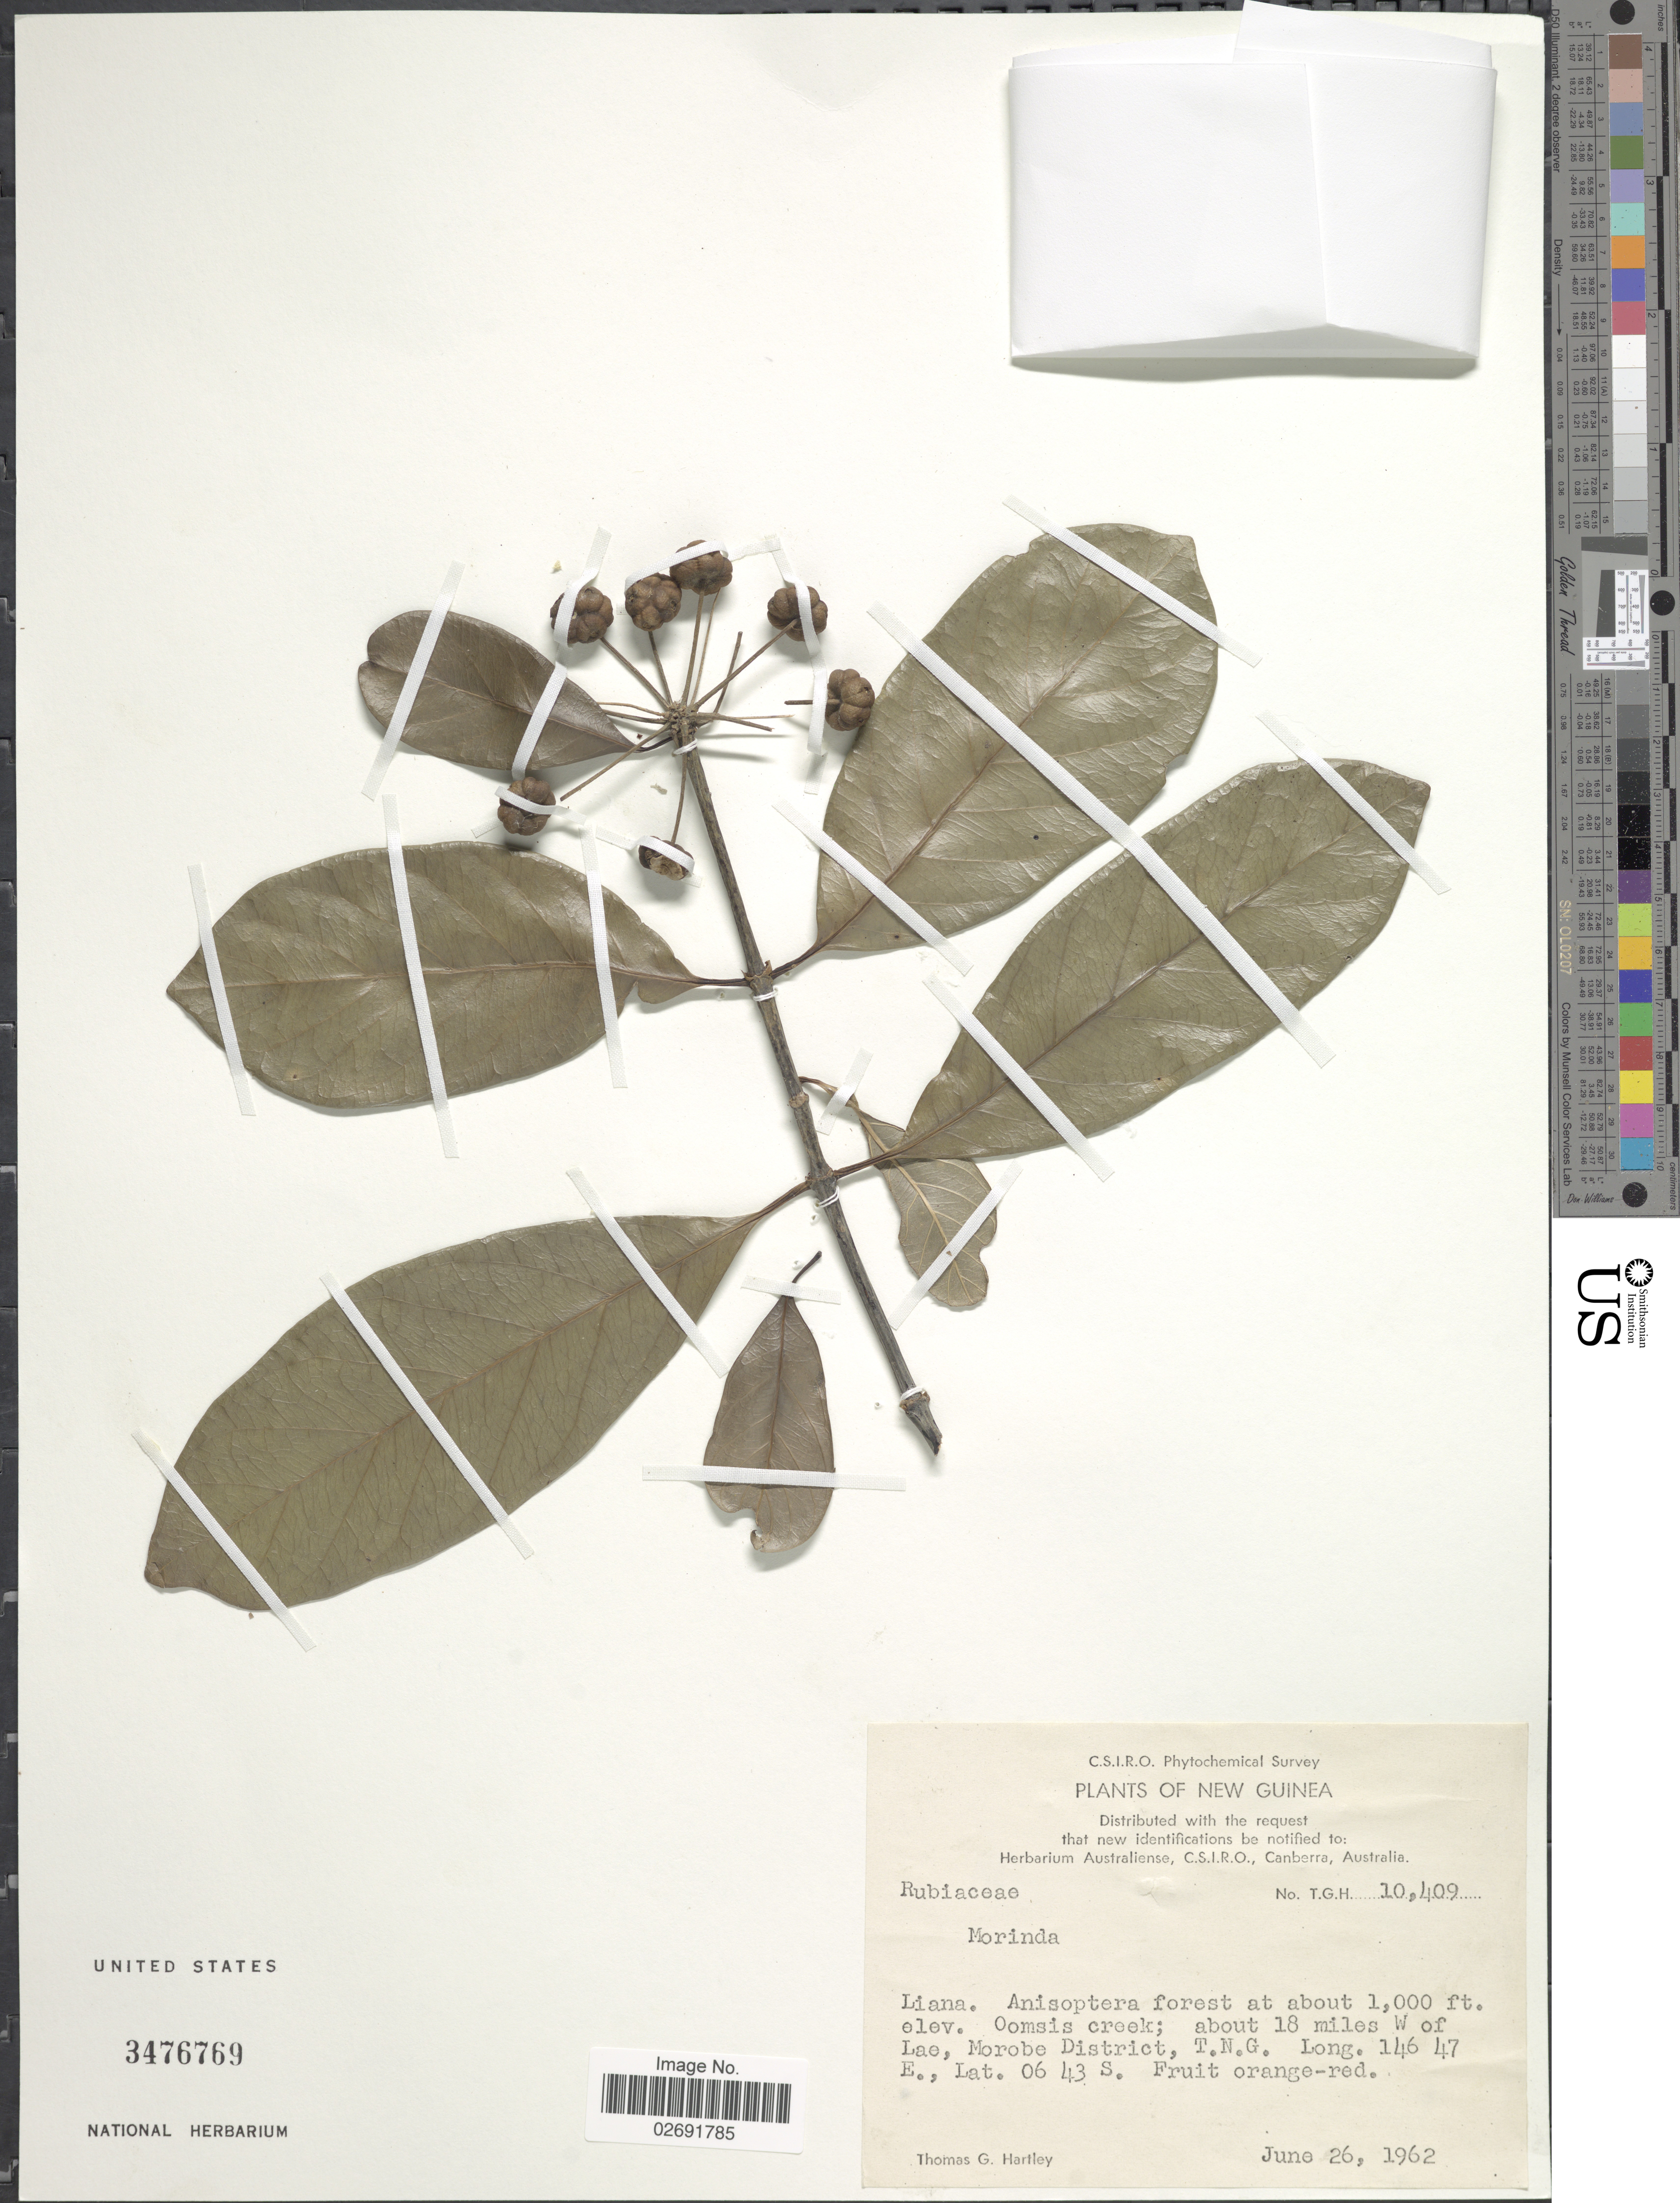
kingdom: Plantae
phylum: Tracheophyta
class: Magnoliopsida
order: Gentianales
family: Rubiaceae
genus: Gynochthodes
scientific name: Gynochthodes sp.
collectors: T. G. Hartley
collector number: TGH10409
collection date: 1962-06-26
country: Papua New Guinea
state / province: Morobe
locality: New Guinea. Oomsis creek; about 18 miles W of Lae, Morobe District, T.N.G.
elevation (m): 305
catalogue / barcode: US 3476769